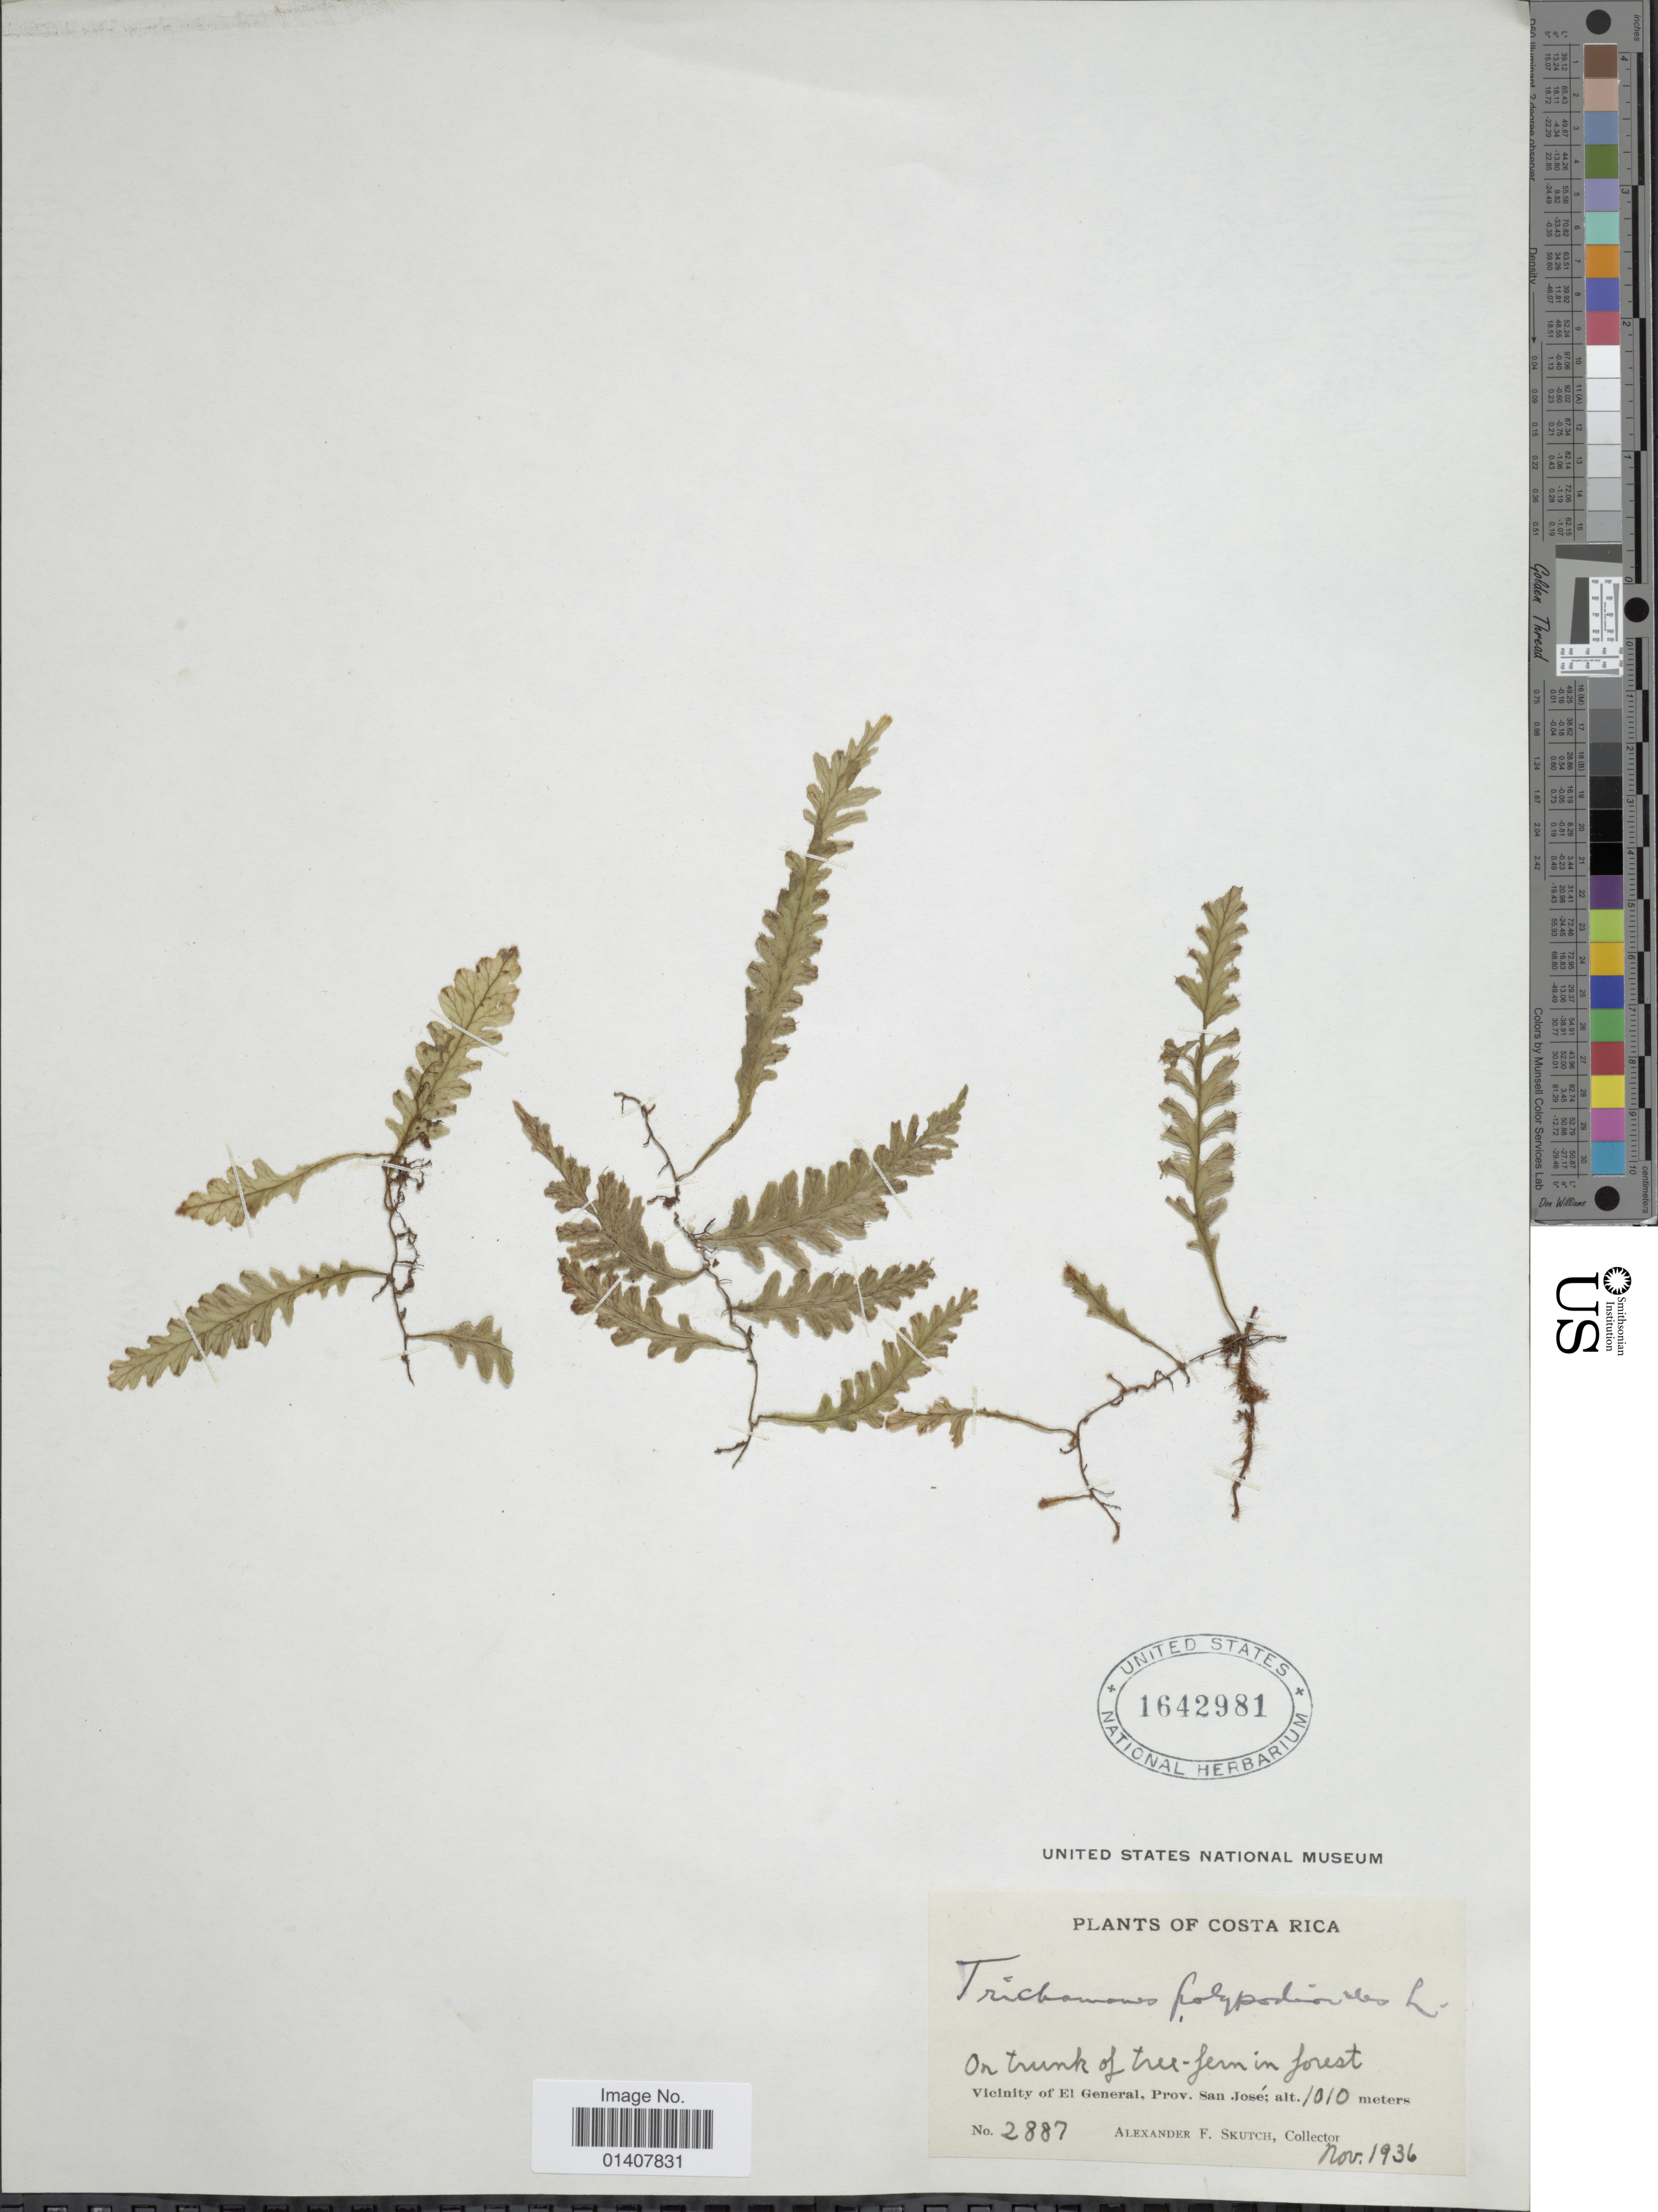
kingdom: Plantae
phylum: Tracheophyta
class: Polypodiopsida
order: Hymenophyllales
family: Hymenophyllaceae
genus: Trichomanes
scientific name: Trichomanes polypodioides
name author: L.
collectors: A. F. Skutch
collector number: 2887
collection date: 1936-11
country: Costa Rica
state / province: San José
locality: Vicinity of El General, prov. San José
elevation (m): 1010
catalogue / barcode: US 1642981